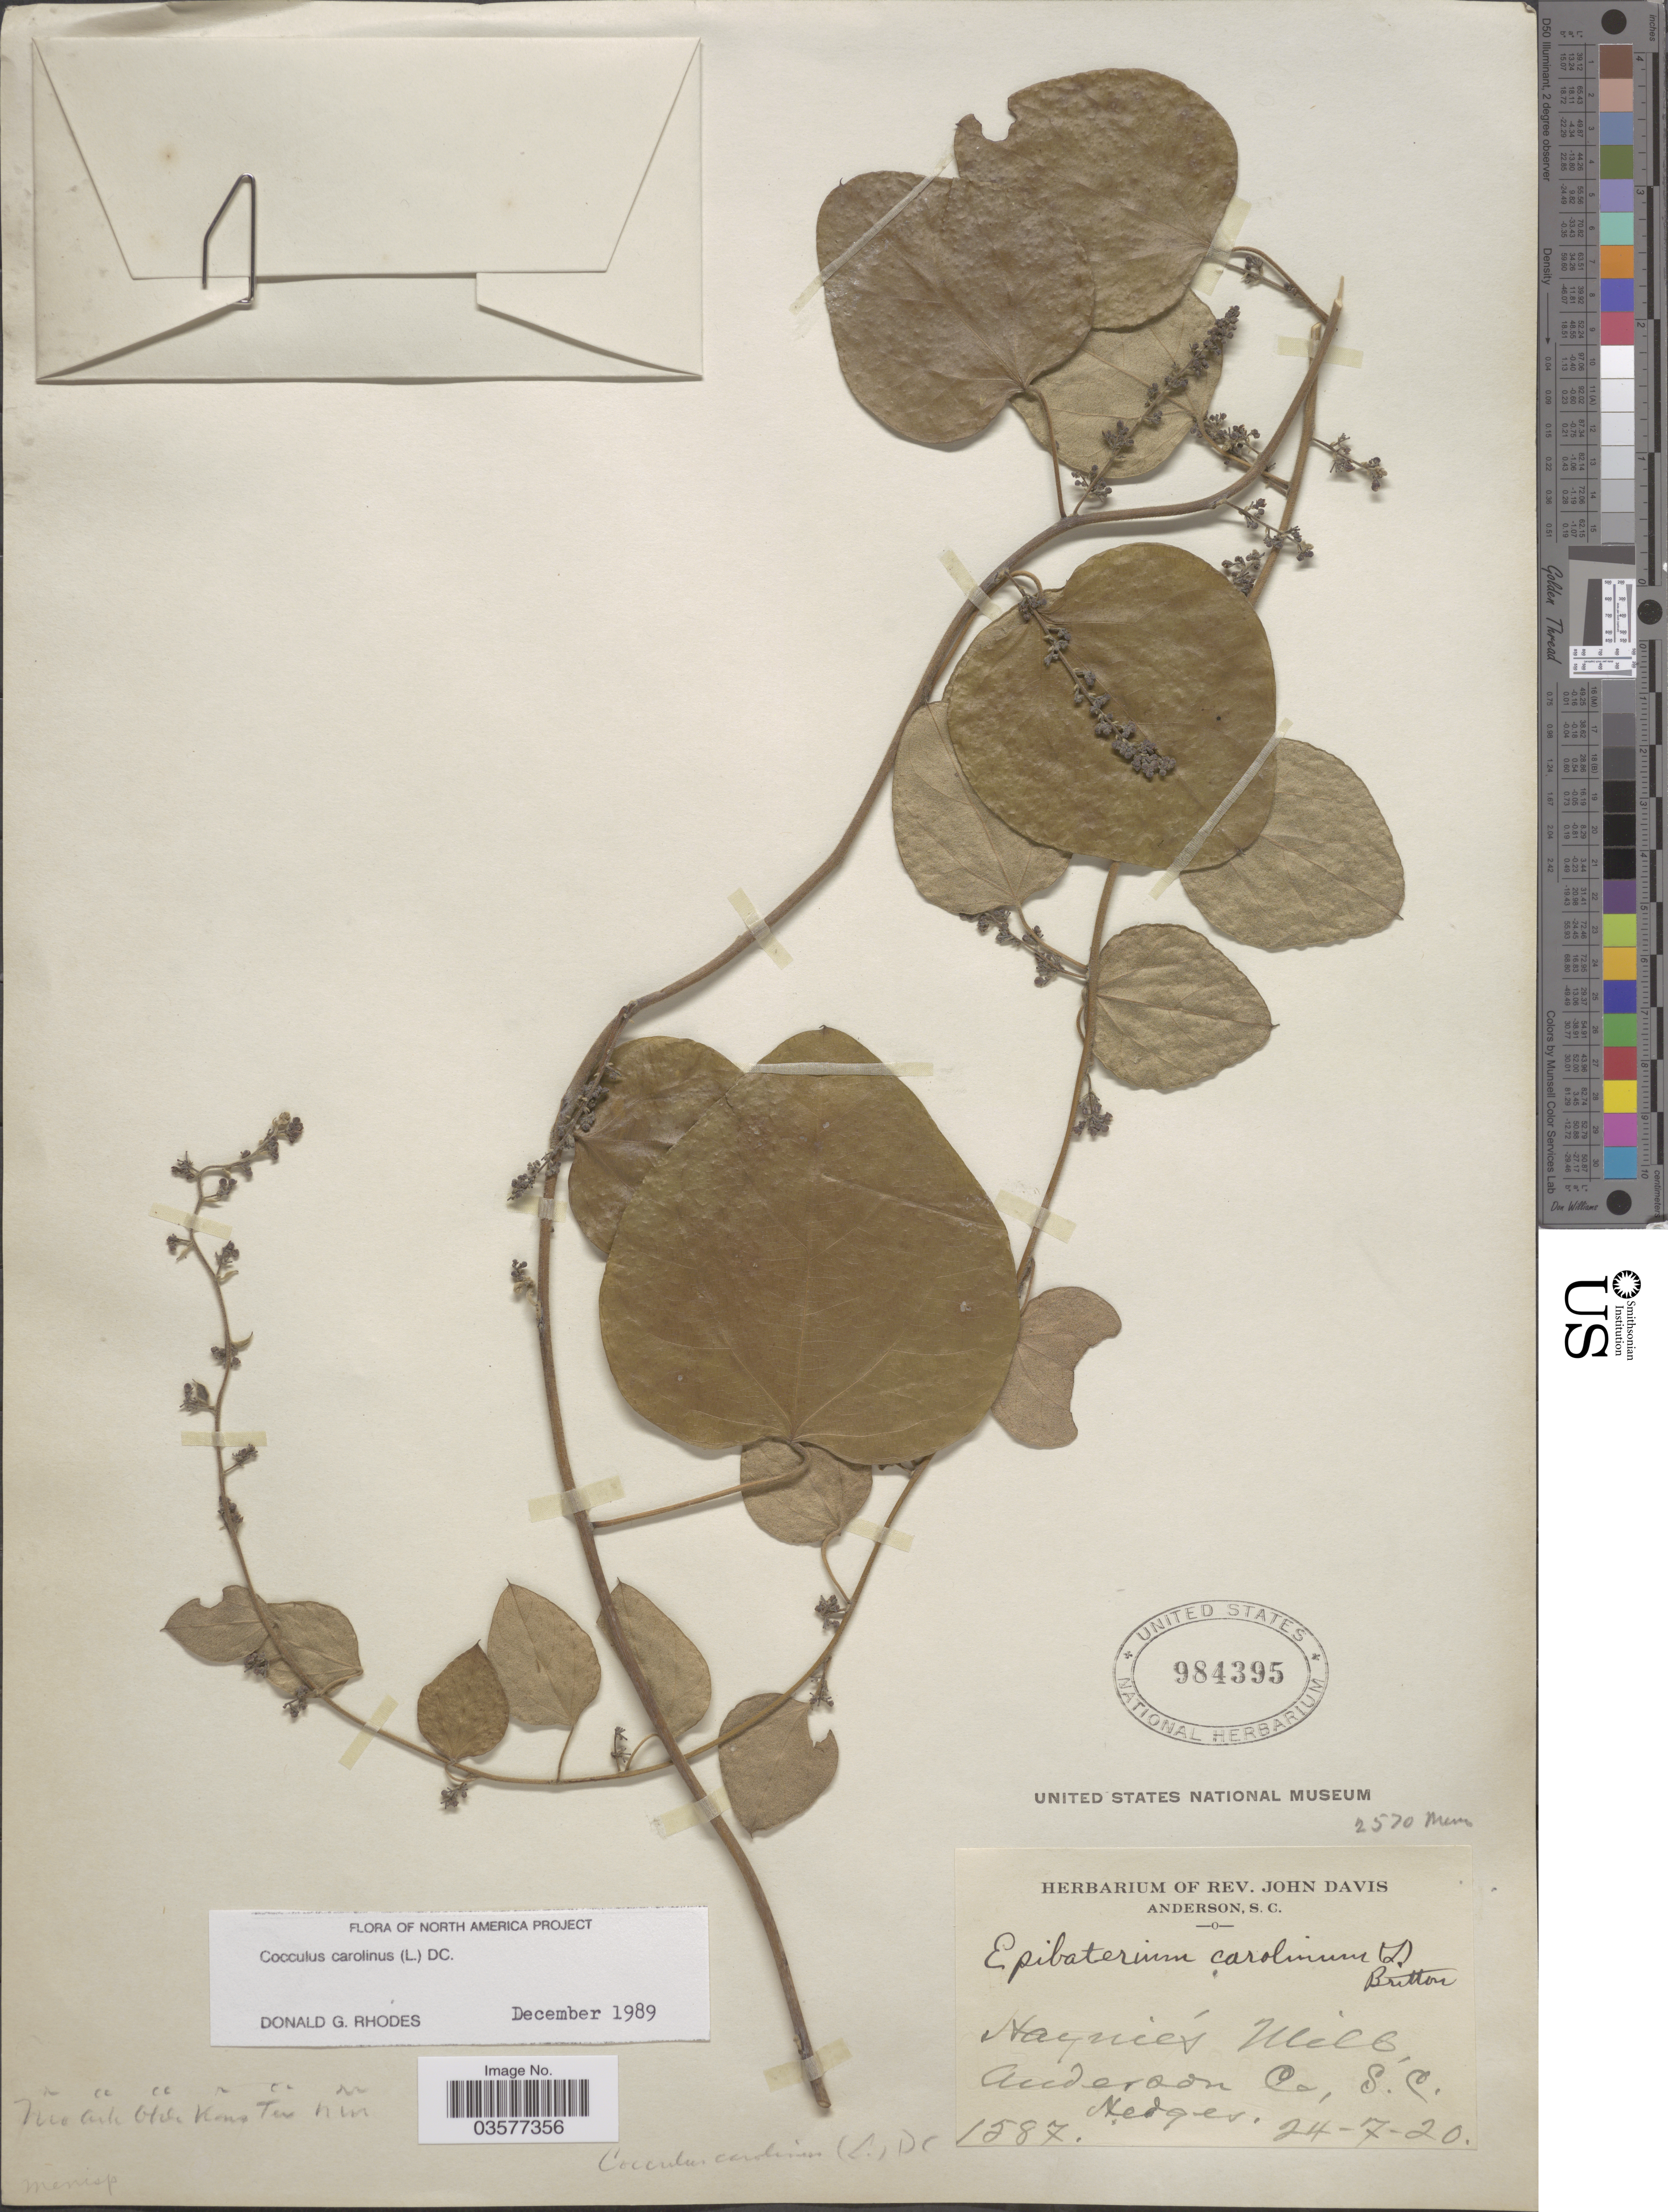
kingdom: Plantae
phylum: Tracheophyta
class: Magnoliopsida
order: Ranunculales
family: Menispermaceae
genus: Cocculus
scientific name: Cocculus carolinus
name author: (L.) DC.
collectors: ex herb. Rev. John Davis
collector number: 1587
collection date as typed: Transcribed d/m/y: 24/7/20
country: United States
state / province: South Carolina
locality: Haynie's Mill, Anderson Co. Hedges.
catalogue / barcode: US 984395